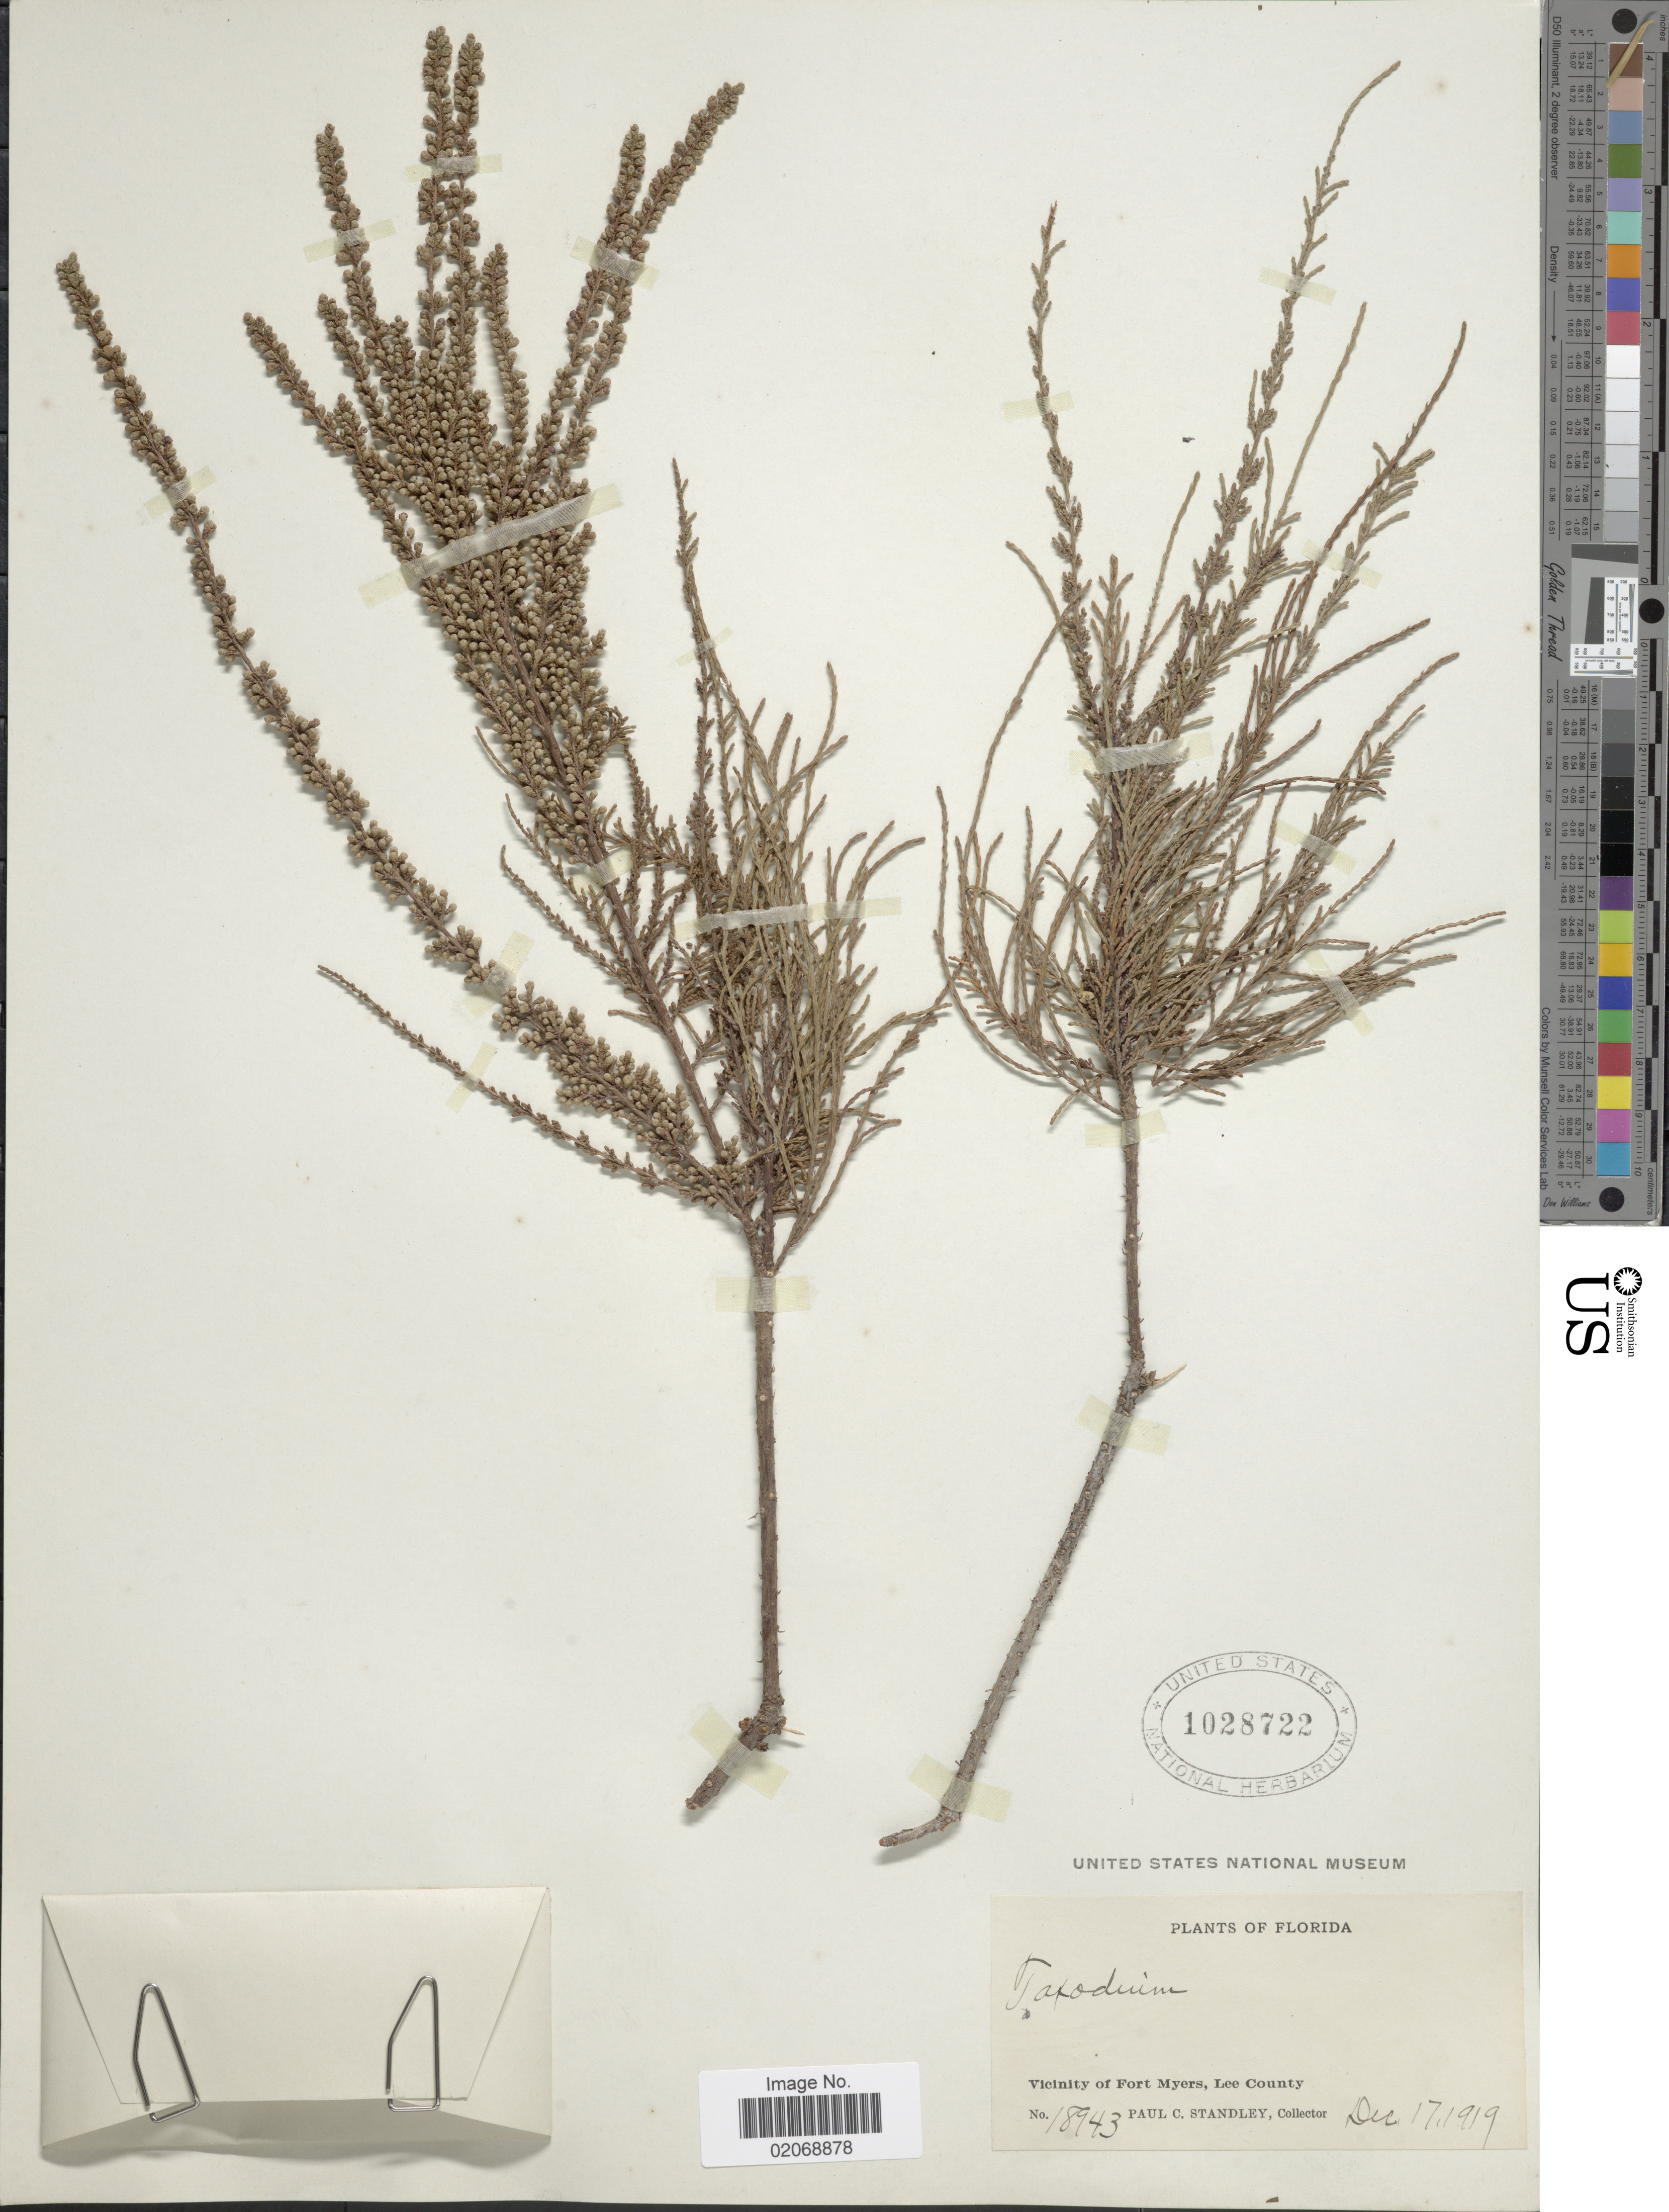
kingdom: Plantae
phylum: Tracheophyta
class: Pinopsida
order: Pinales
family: Cupressaceae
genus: Taxodium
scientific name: Taxodium ascendens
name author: Brongn.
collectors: P. C. Standley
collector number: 18943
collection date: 1919-12-17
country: United States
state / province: Florida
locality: Vicinity of Fort Myers, Lee County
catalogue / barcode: US 1028722